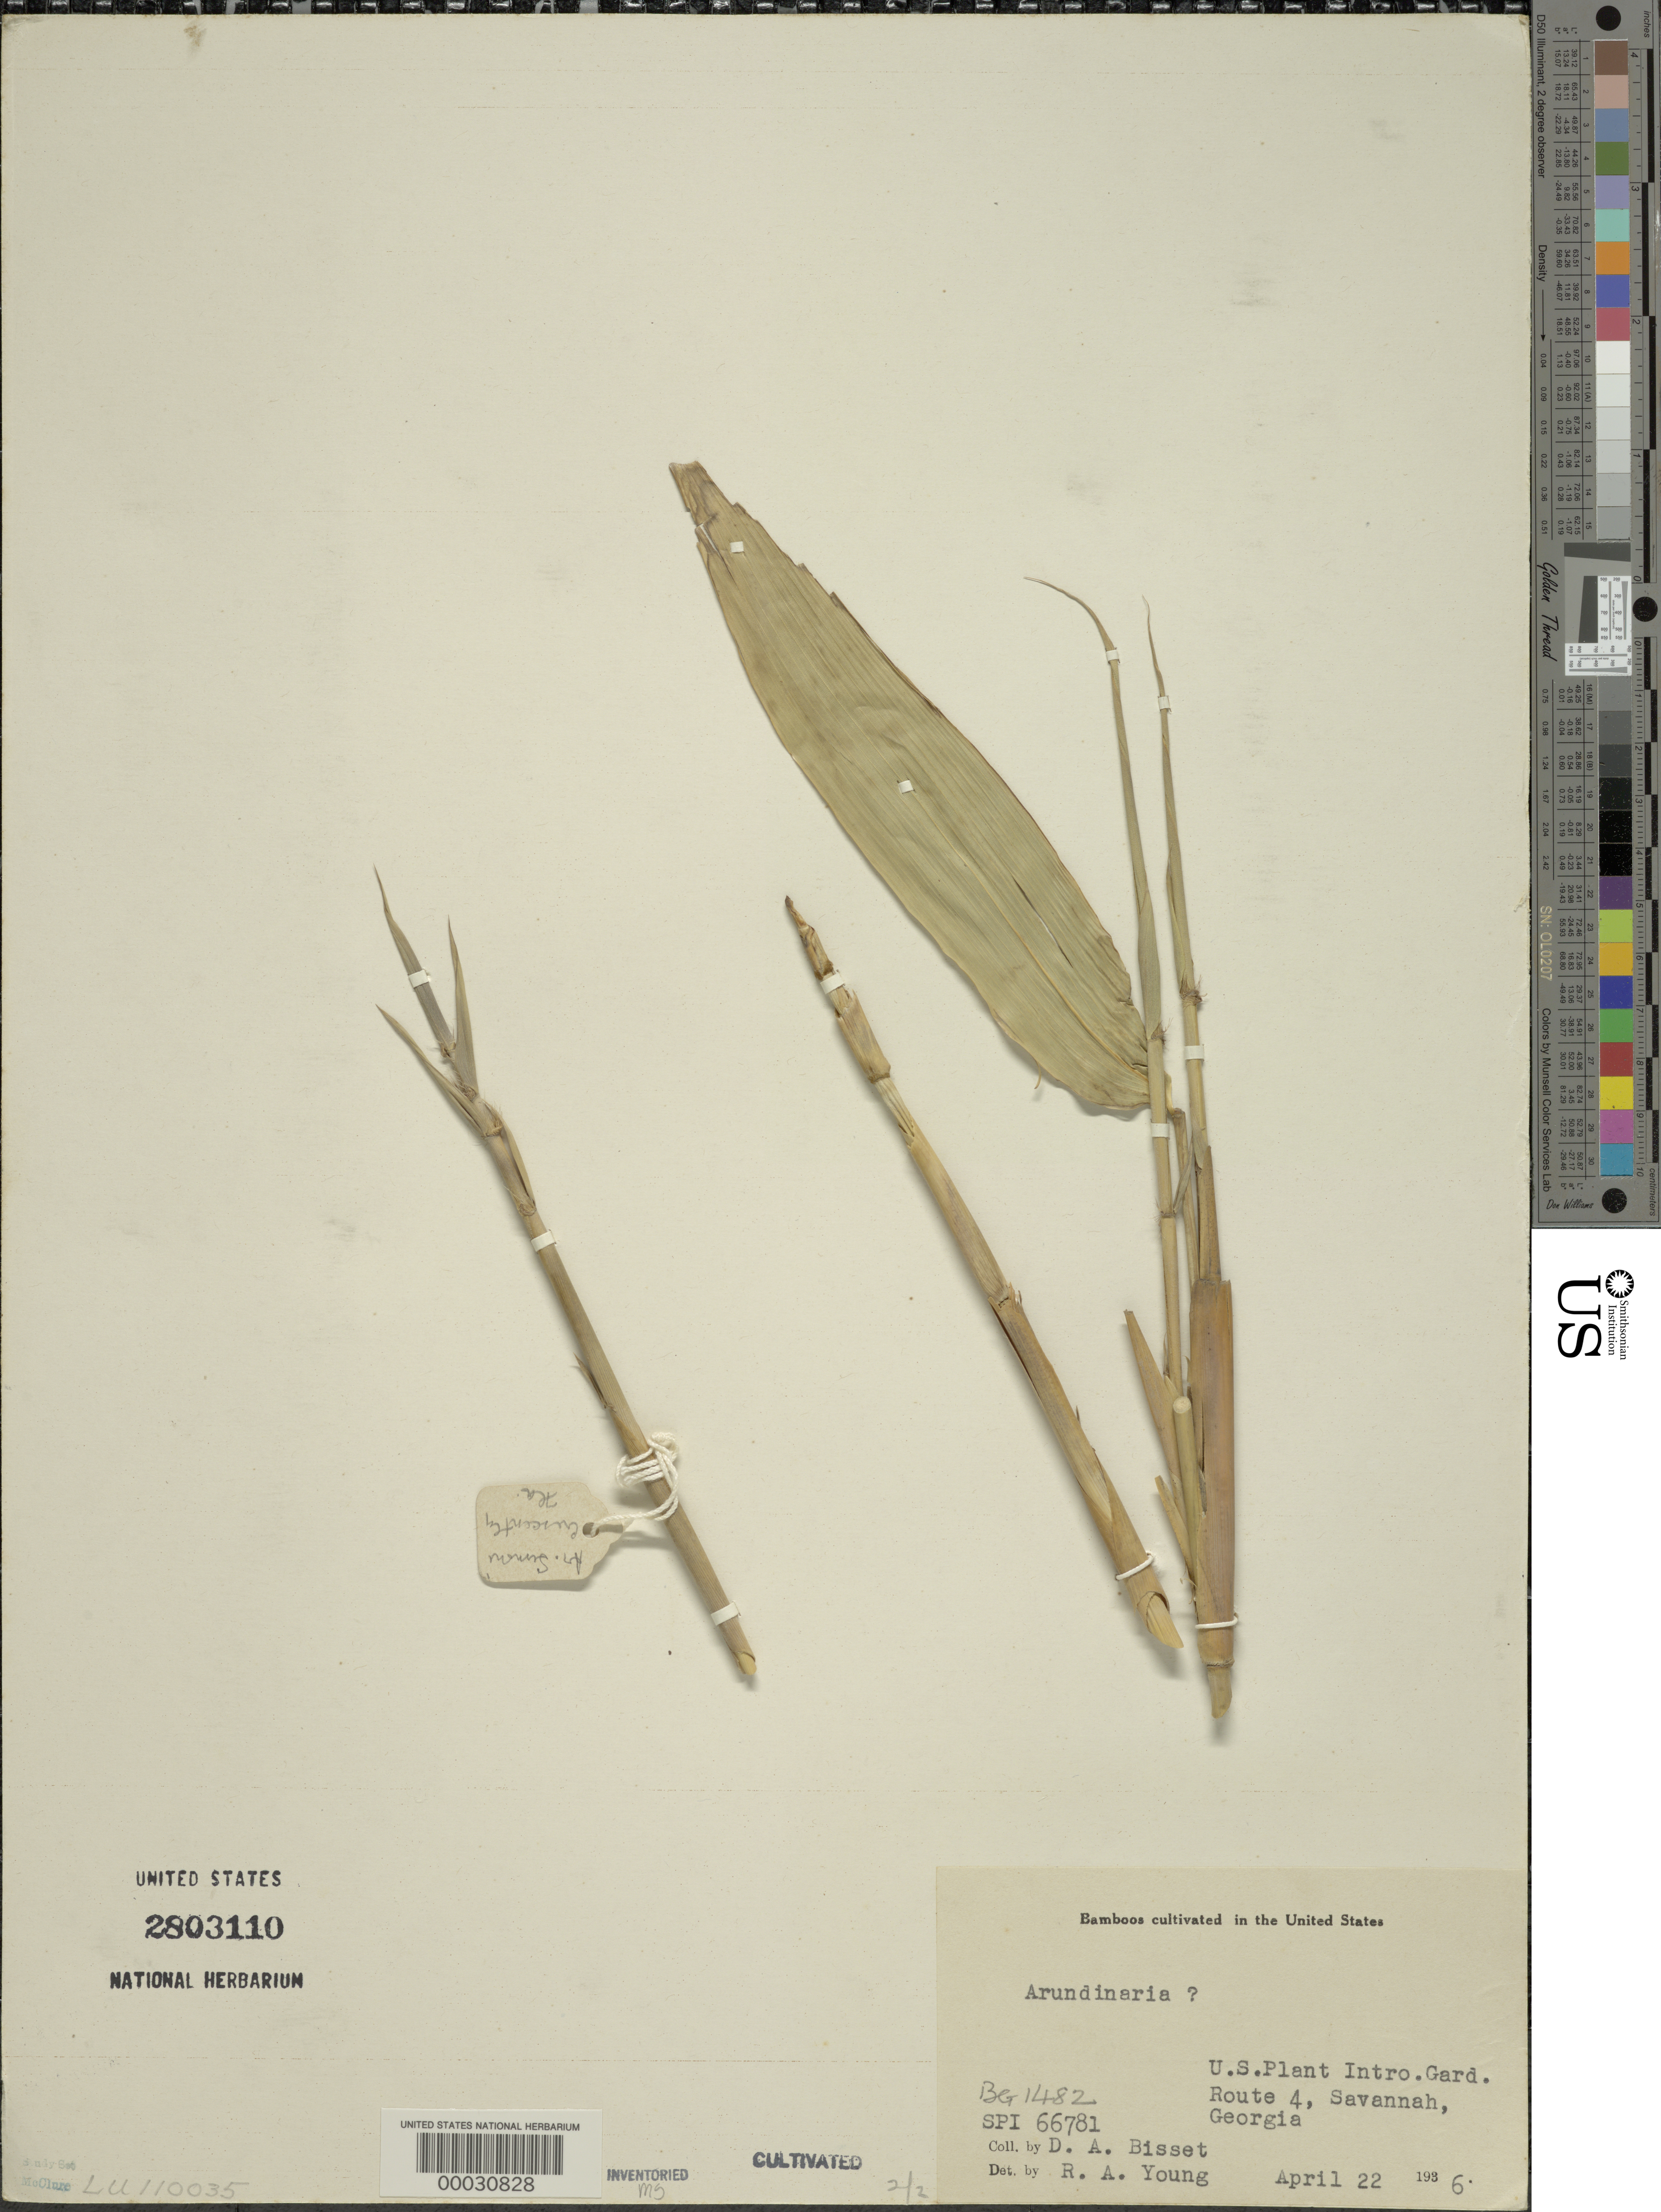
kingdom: Plantae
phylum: Tracheophyta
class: Liliopsida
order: Poales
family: Poaceae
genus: Arundinaria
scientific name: Arundinaria sp.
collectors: D. Bisset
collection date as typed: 06 May 1936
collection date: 1936-05-06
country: United States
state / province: Georgia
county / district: Chatham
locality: U.s.d.a. plant introduction station-savannah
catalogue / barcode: US 2803110